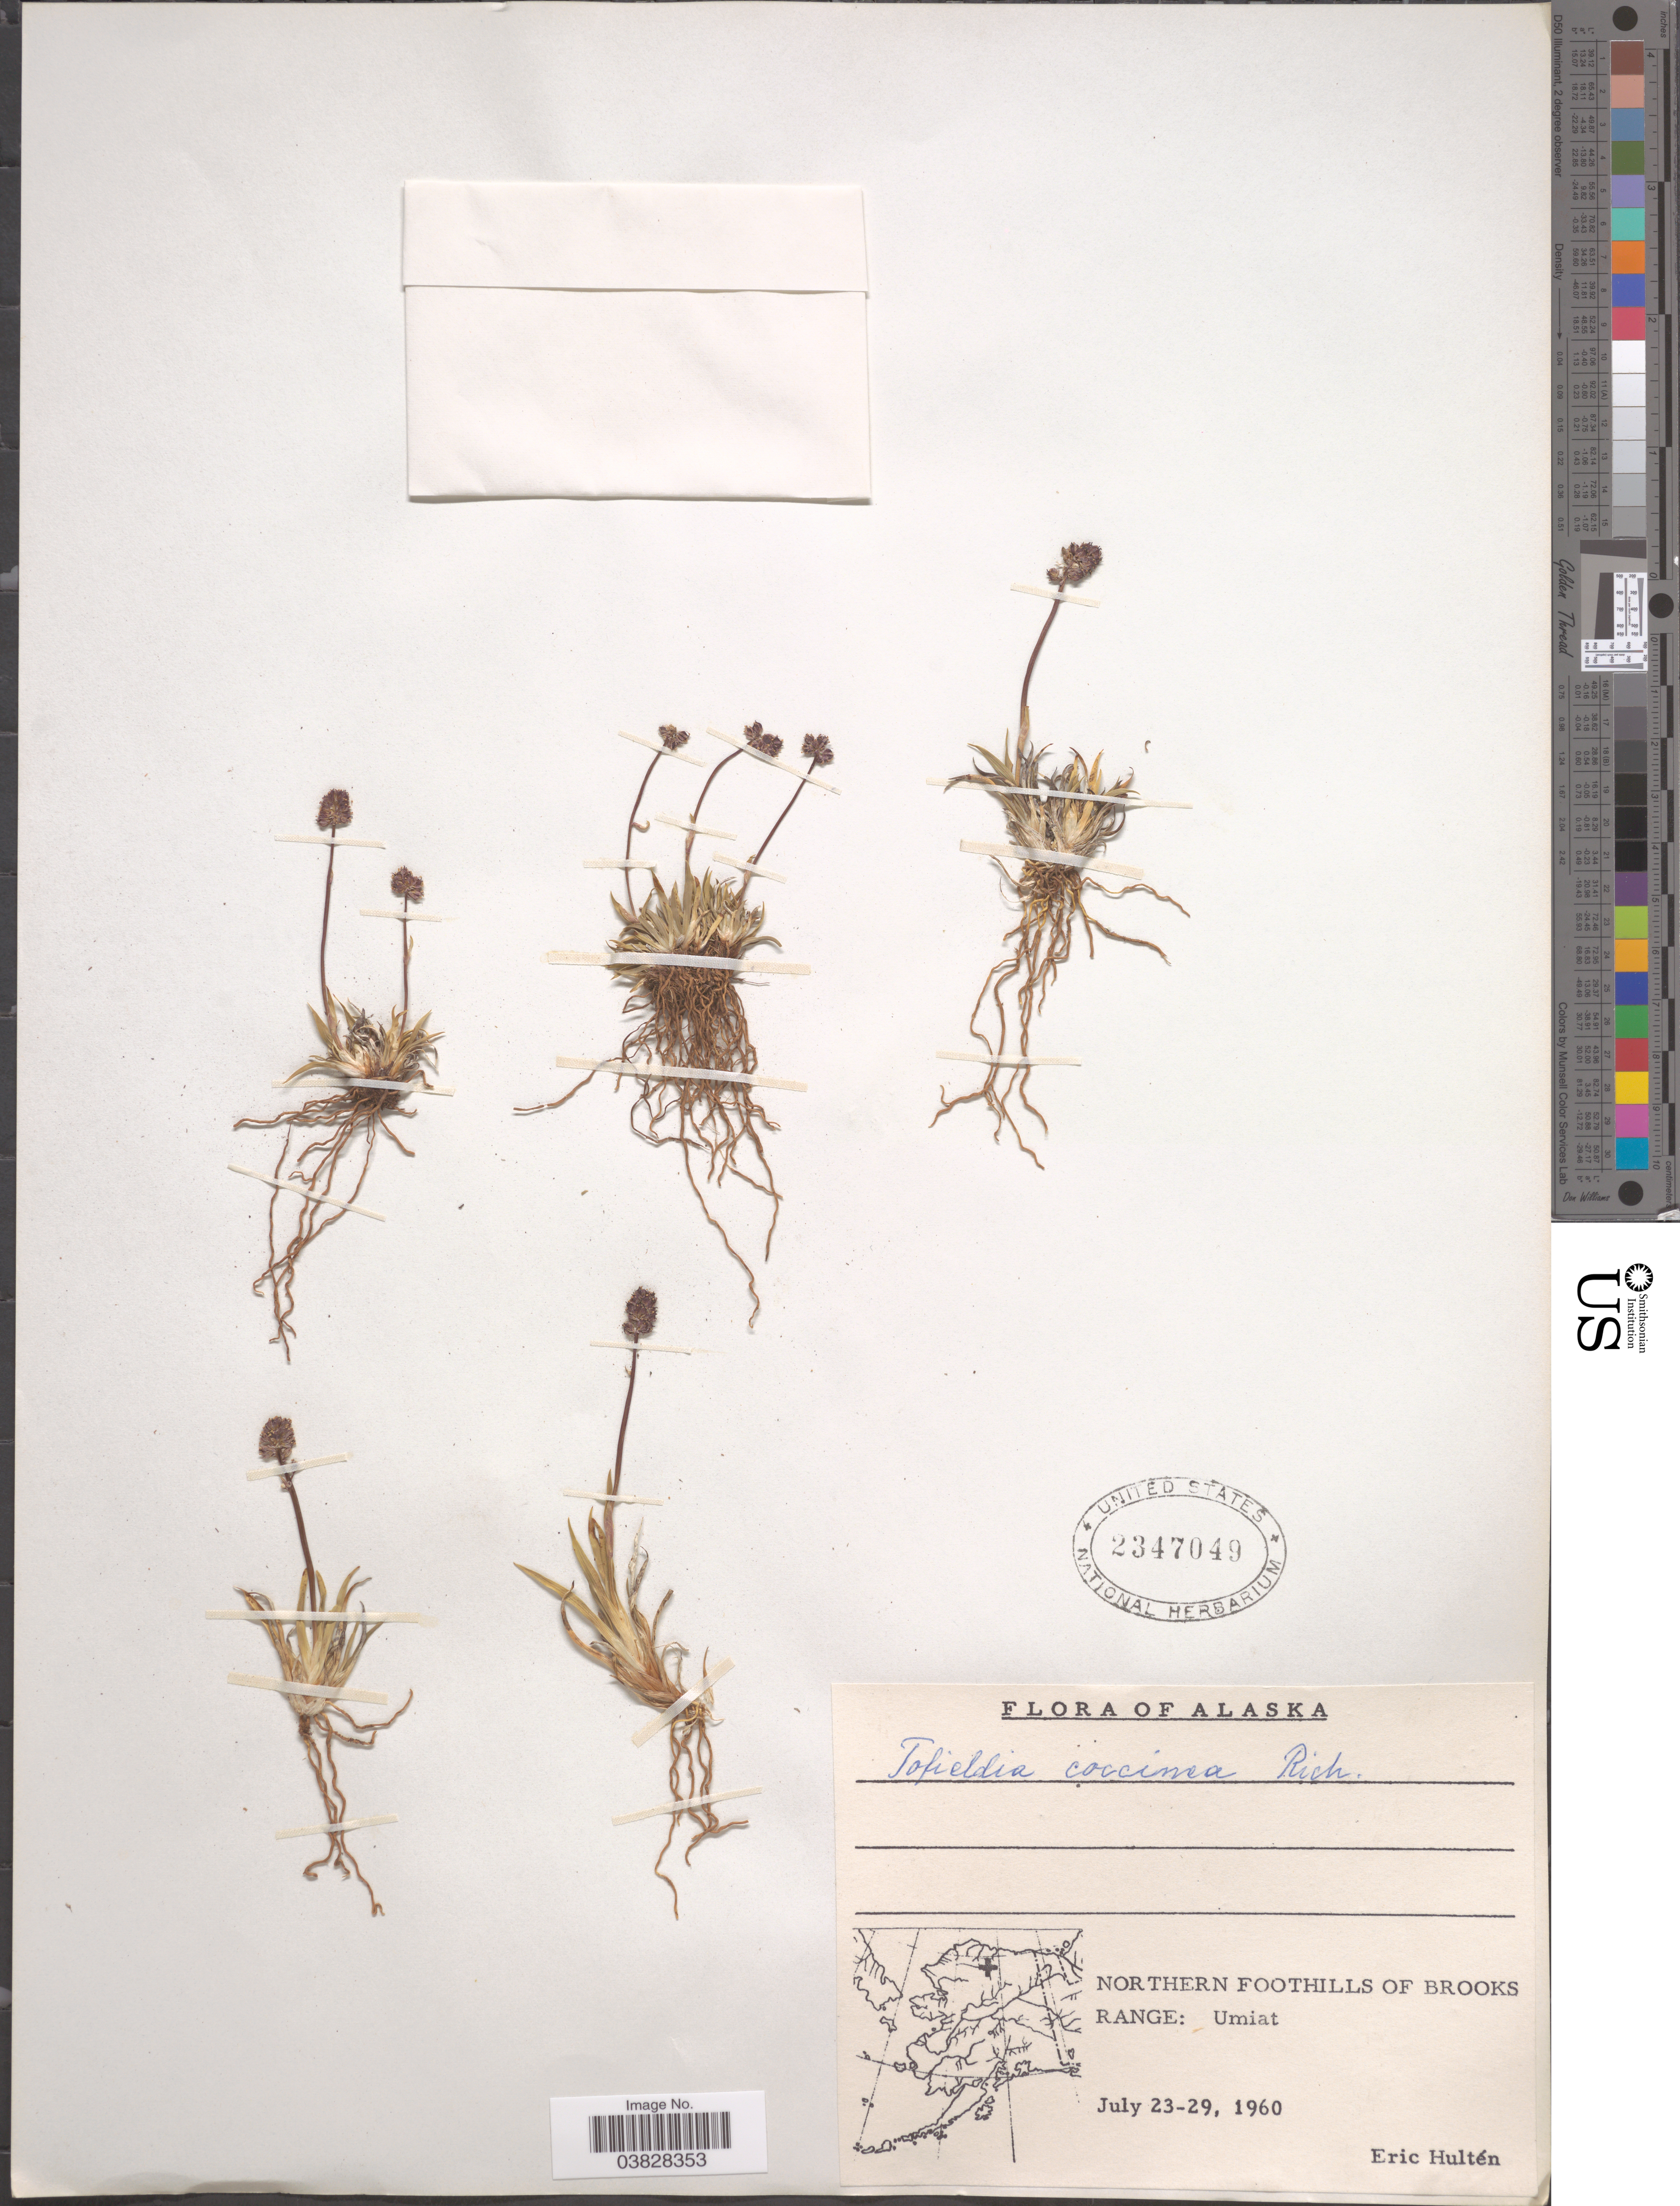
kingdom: Plantae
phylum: Tracheophyta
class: Liliopsida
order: Alismatales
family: Tofieldiaceae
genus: Tofieldia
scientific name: Tofieldia coccinea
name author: Richardson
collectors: E. G. Hultén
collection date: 1960-07-23/1960-07-29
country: United States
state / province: Alaska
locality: Northern Foothills of Brooks Range: Umiat.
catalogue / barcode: US 2347049